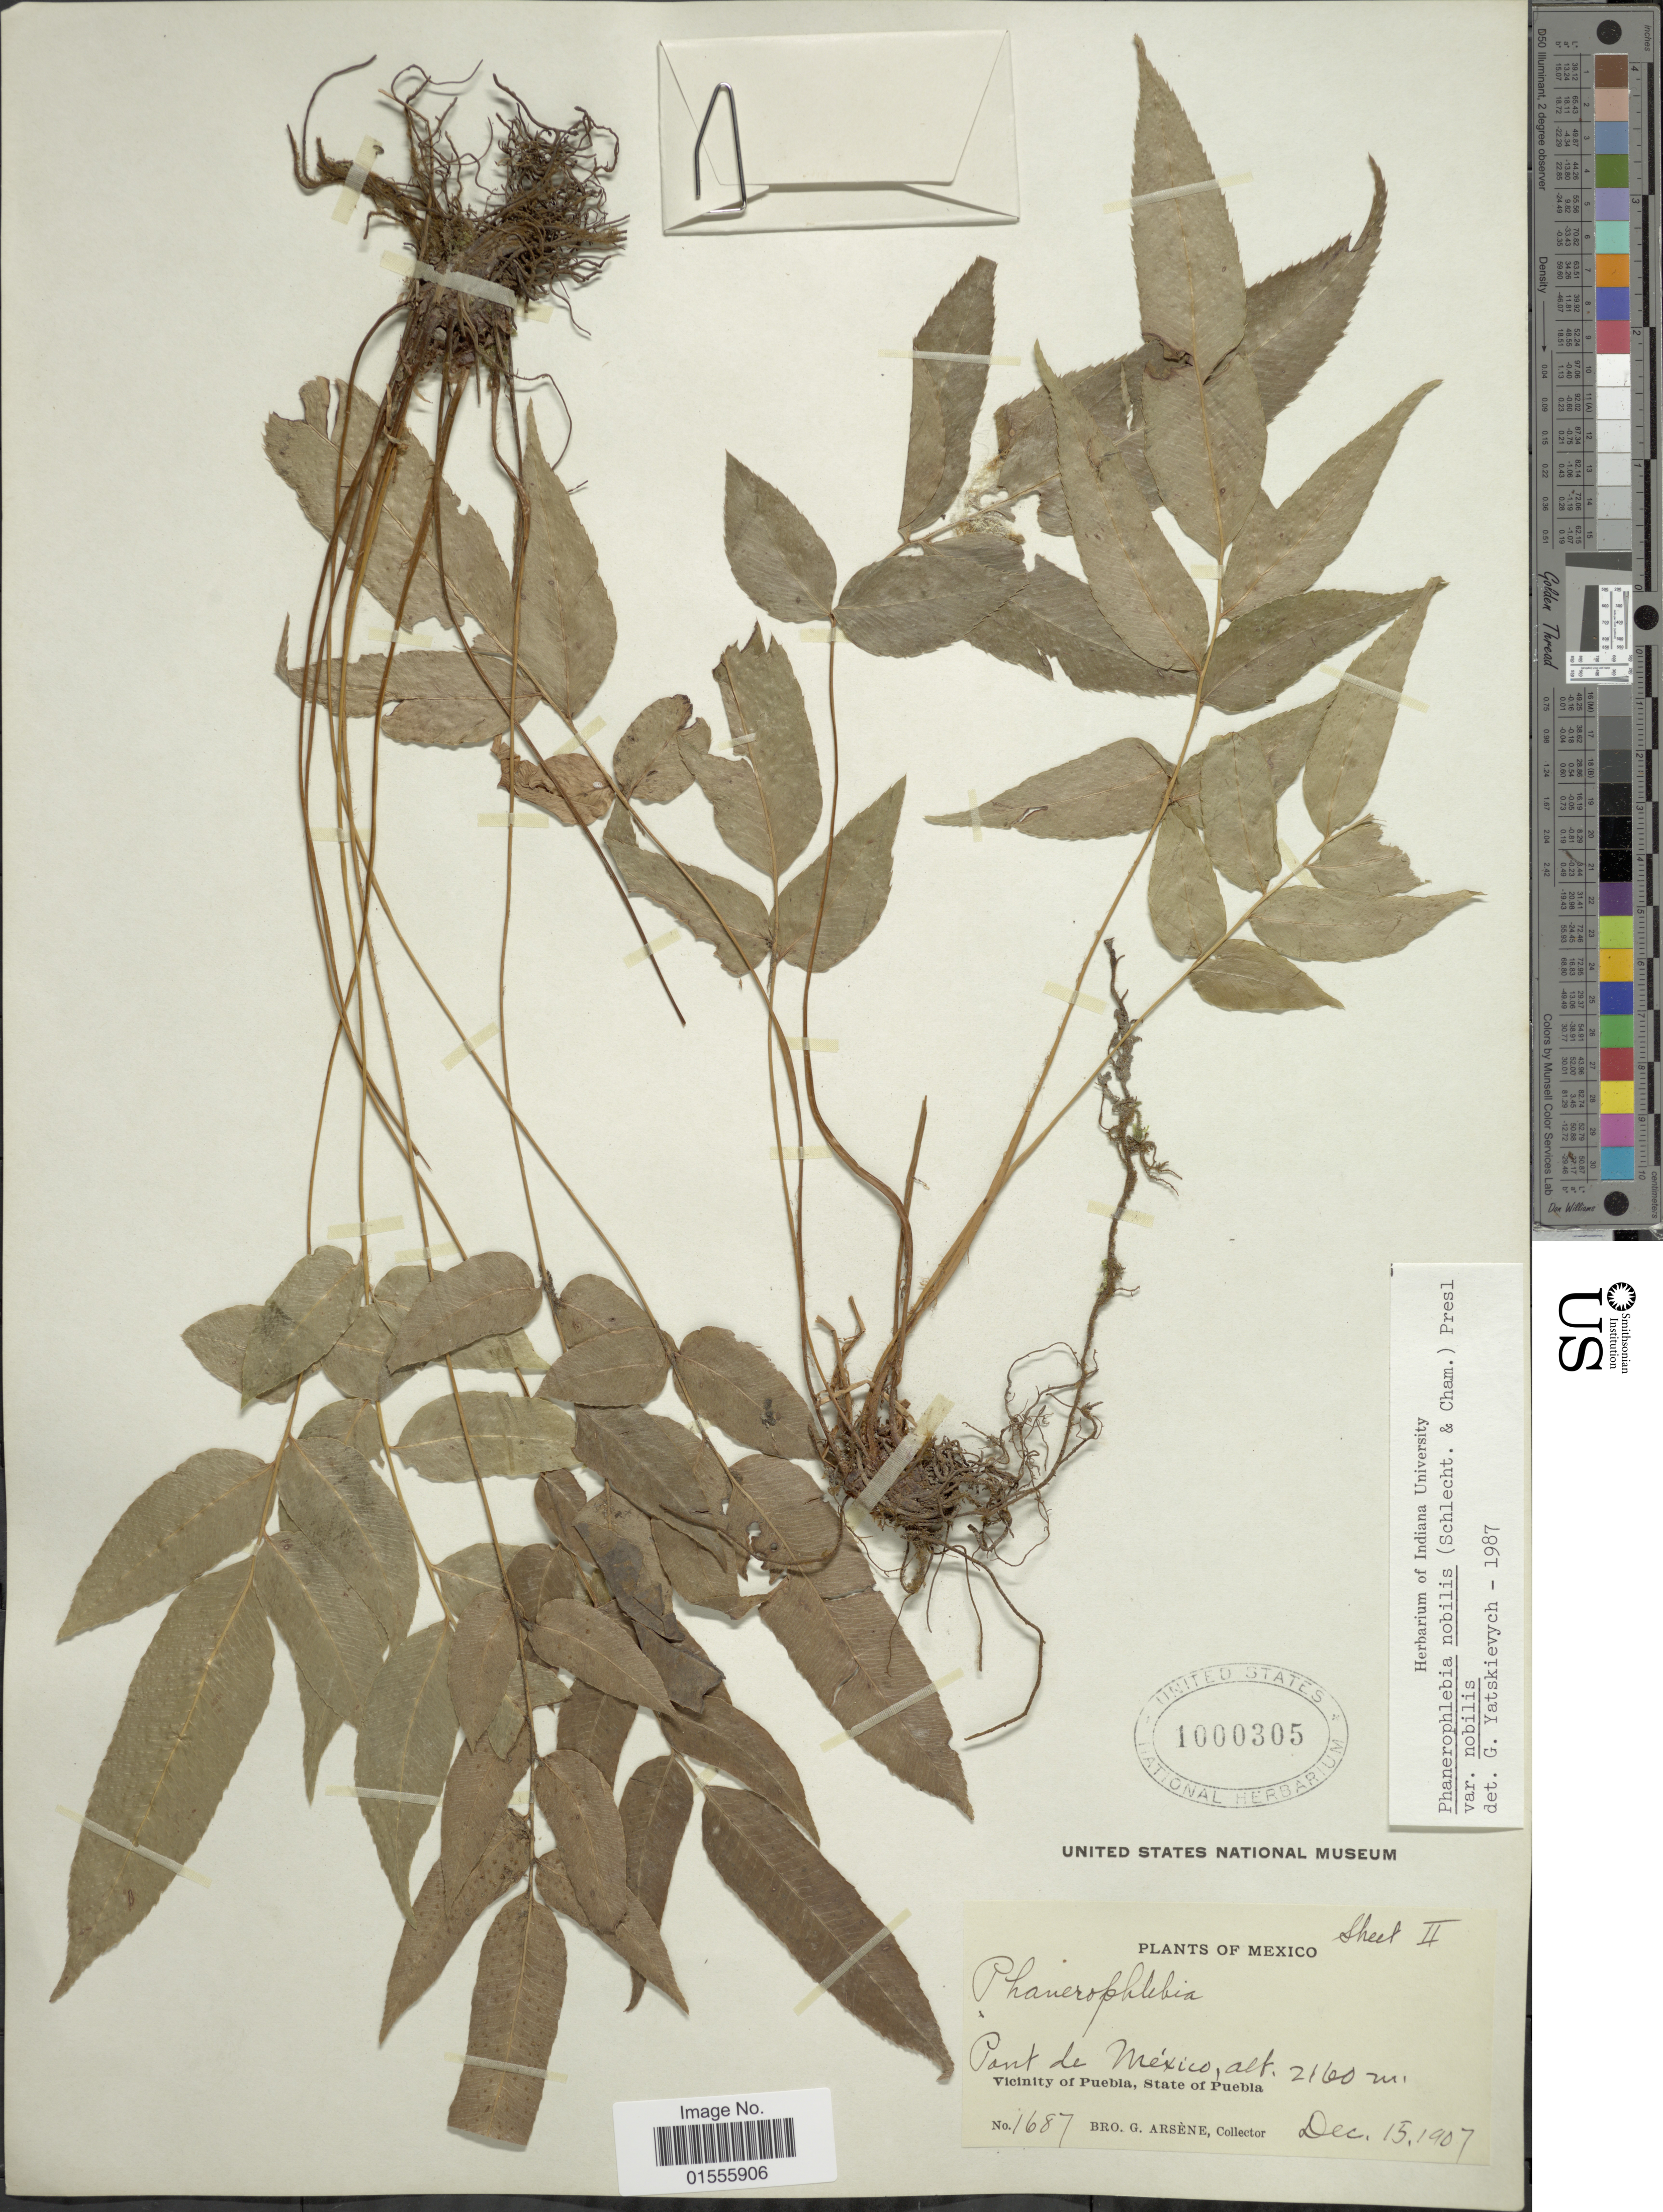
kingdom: Plantae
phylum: Tracheophyta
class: Polypodiopsida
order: Polypodiales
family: Dryopteridaceae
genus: Phanerophlebia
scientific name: Phanerophlebia nobilis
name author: (Schltdl. & Cham.) C. Presl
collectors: Bro. G. Arsène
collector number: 1687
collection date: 1907-12-15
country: Mexico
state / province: Puebla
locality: Pont de México, Vicinity of Puebla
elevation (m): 2160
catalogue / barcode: US 1000305